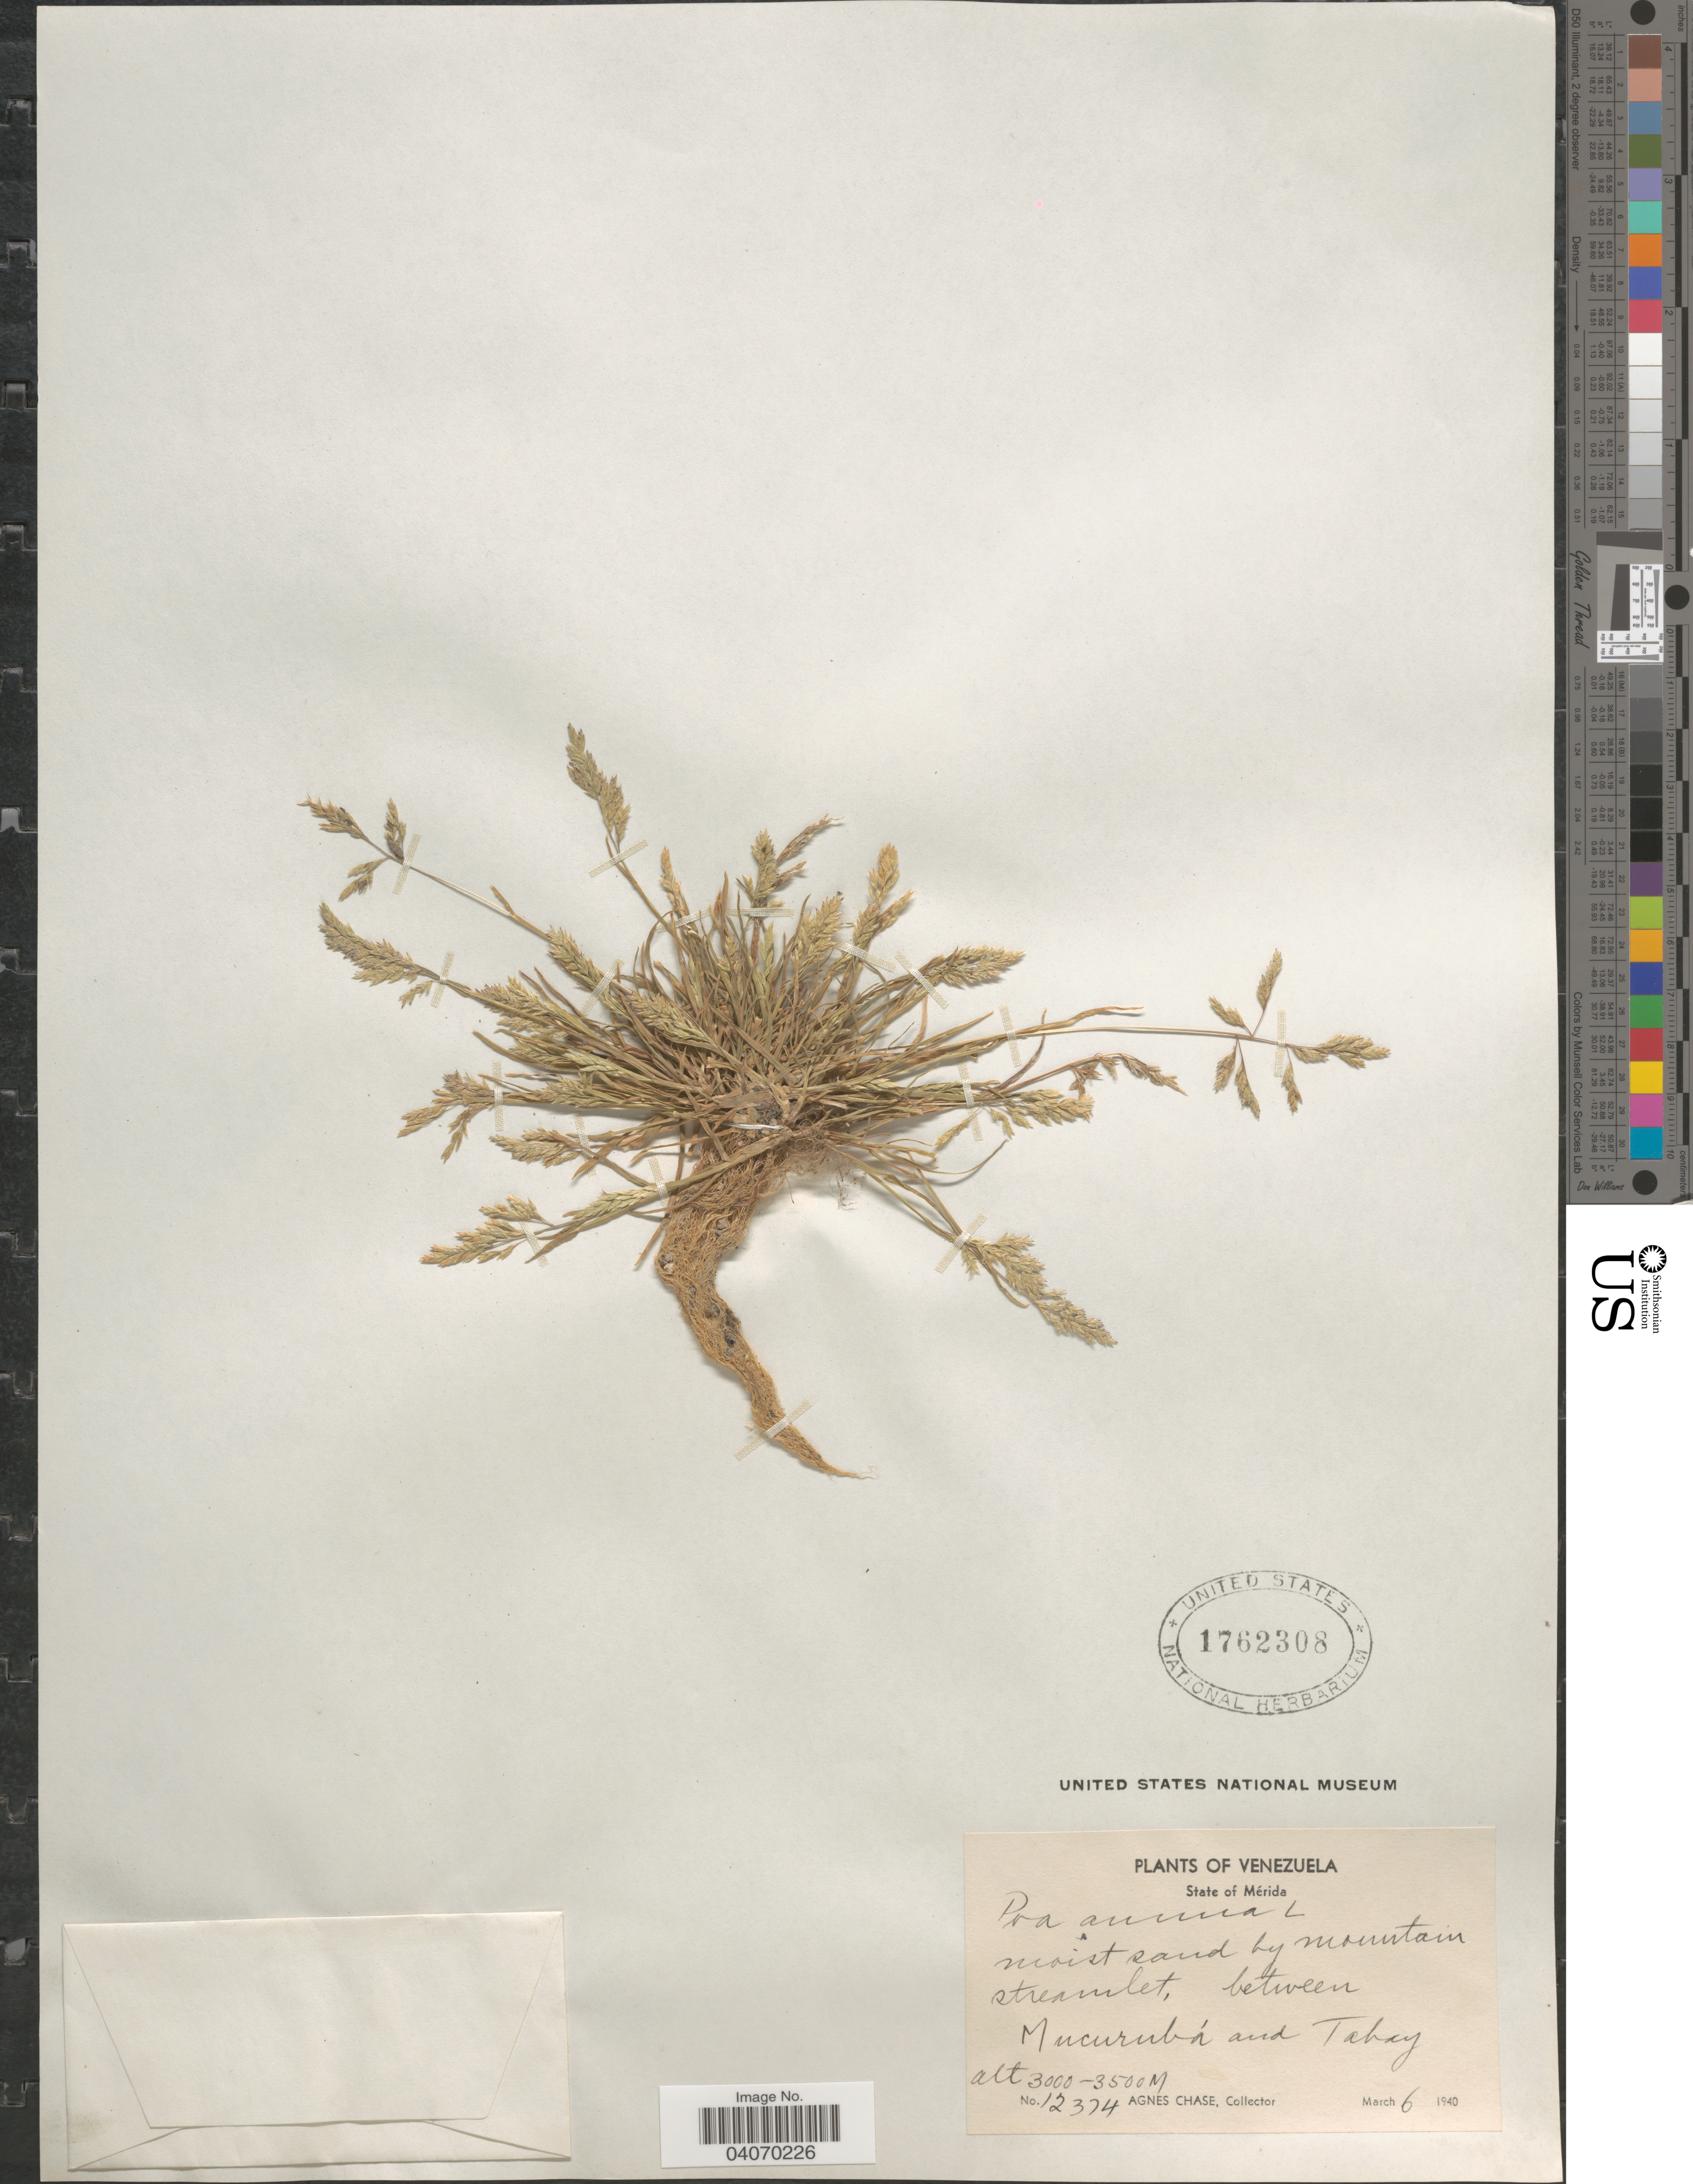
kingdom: Plantae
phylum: Tracheophyta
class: Liliopsida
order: Poales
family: Poaceae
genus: Poa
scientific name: Poa annua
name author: L.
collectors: A. Chase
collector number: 12374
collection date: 1940-03-06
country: Venezuela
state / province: Merida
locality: Moist sand by mountain streamlet, between Mucurubá and Tahay.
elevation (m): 3000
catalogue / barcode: US 1762308